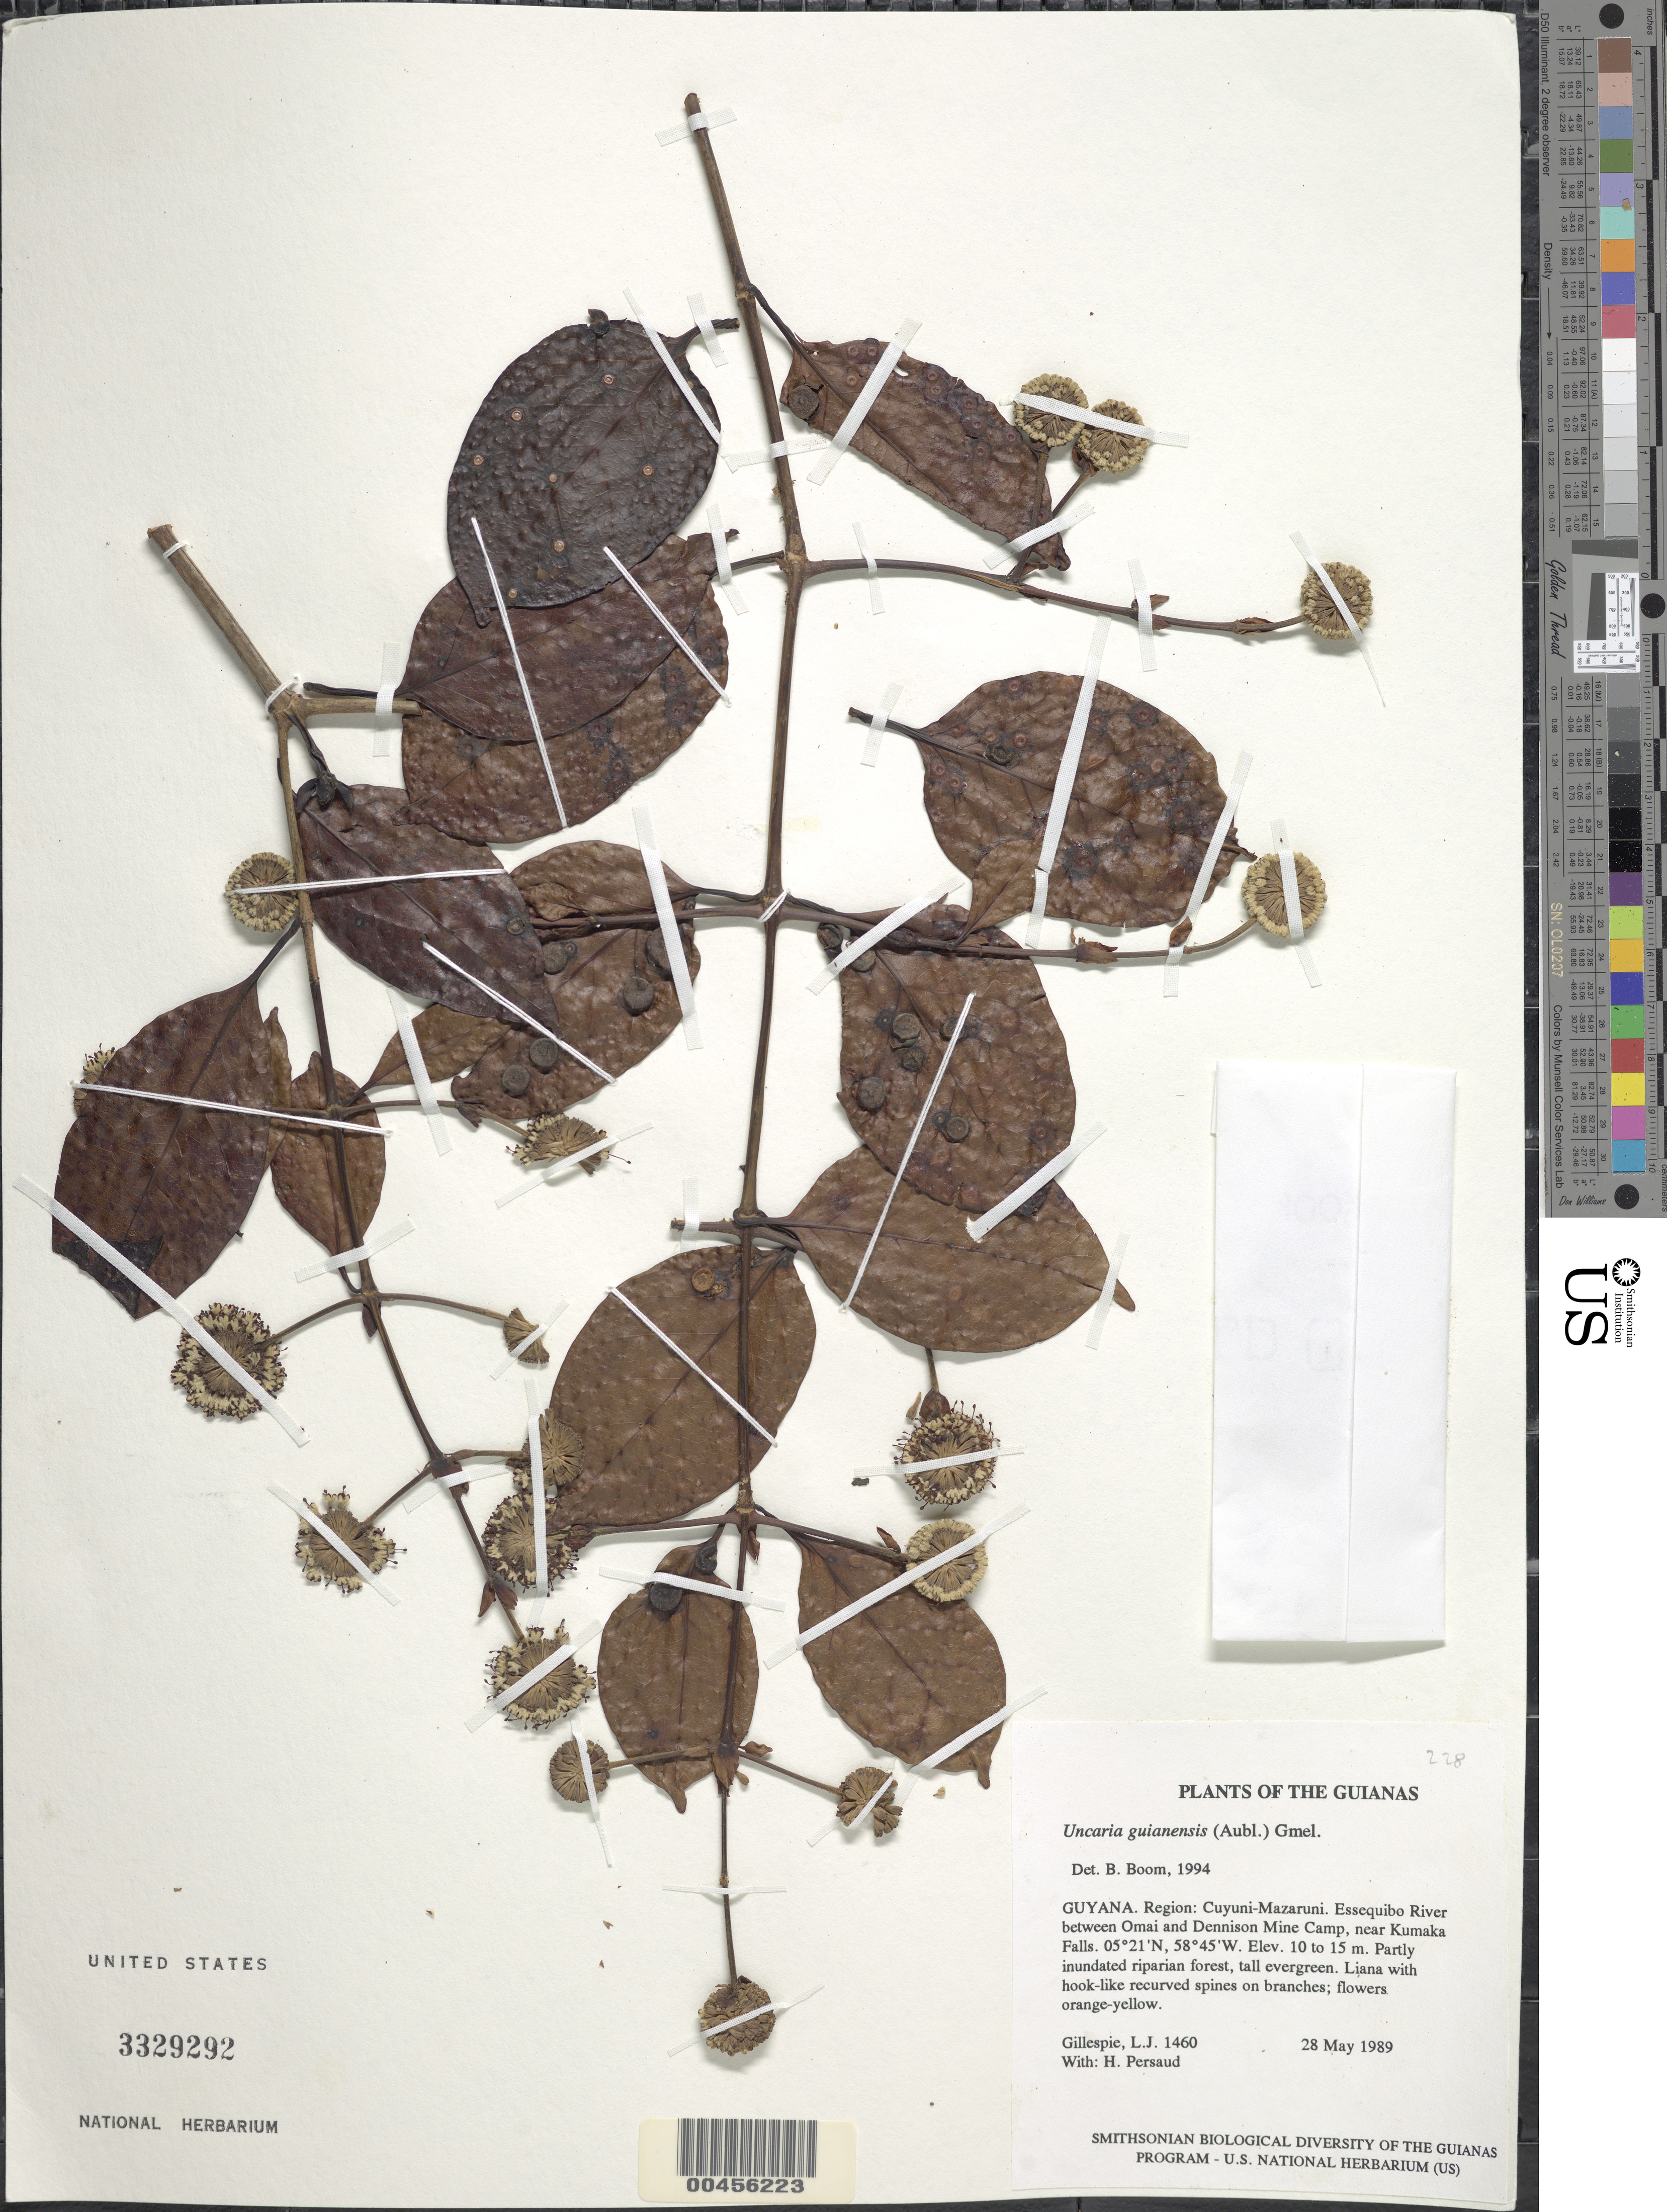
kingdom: Plantae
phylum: Tracheophyta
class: Magnoliopsida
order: Gentianales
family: Rubiaceae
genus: Uncaria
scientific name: Uncaria guianensis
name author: (Aubl.) J.F. Gmel.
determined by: Boom, B. M.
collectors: L. J. Gillespie & H. Persaud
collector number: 1460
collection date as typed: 28 May 1989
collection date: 1989-05-28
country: Guyana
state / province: Cuyuni-Mazaruni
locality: Essequibo River between Omai and Dennison Mine Camp, near Kumaka Falls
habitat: Partly inundated riparian forest, tall evergreen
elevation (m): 10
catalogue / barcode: US 3329292